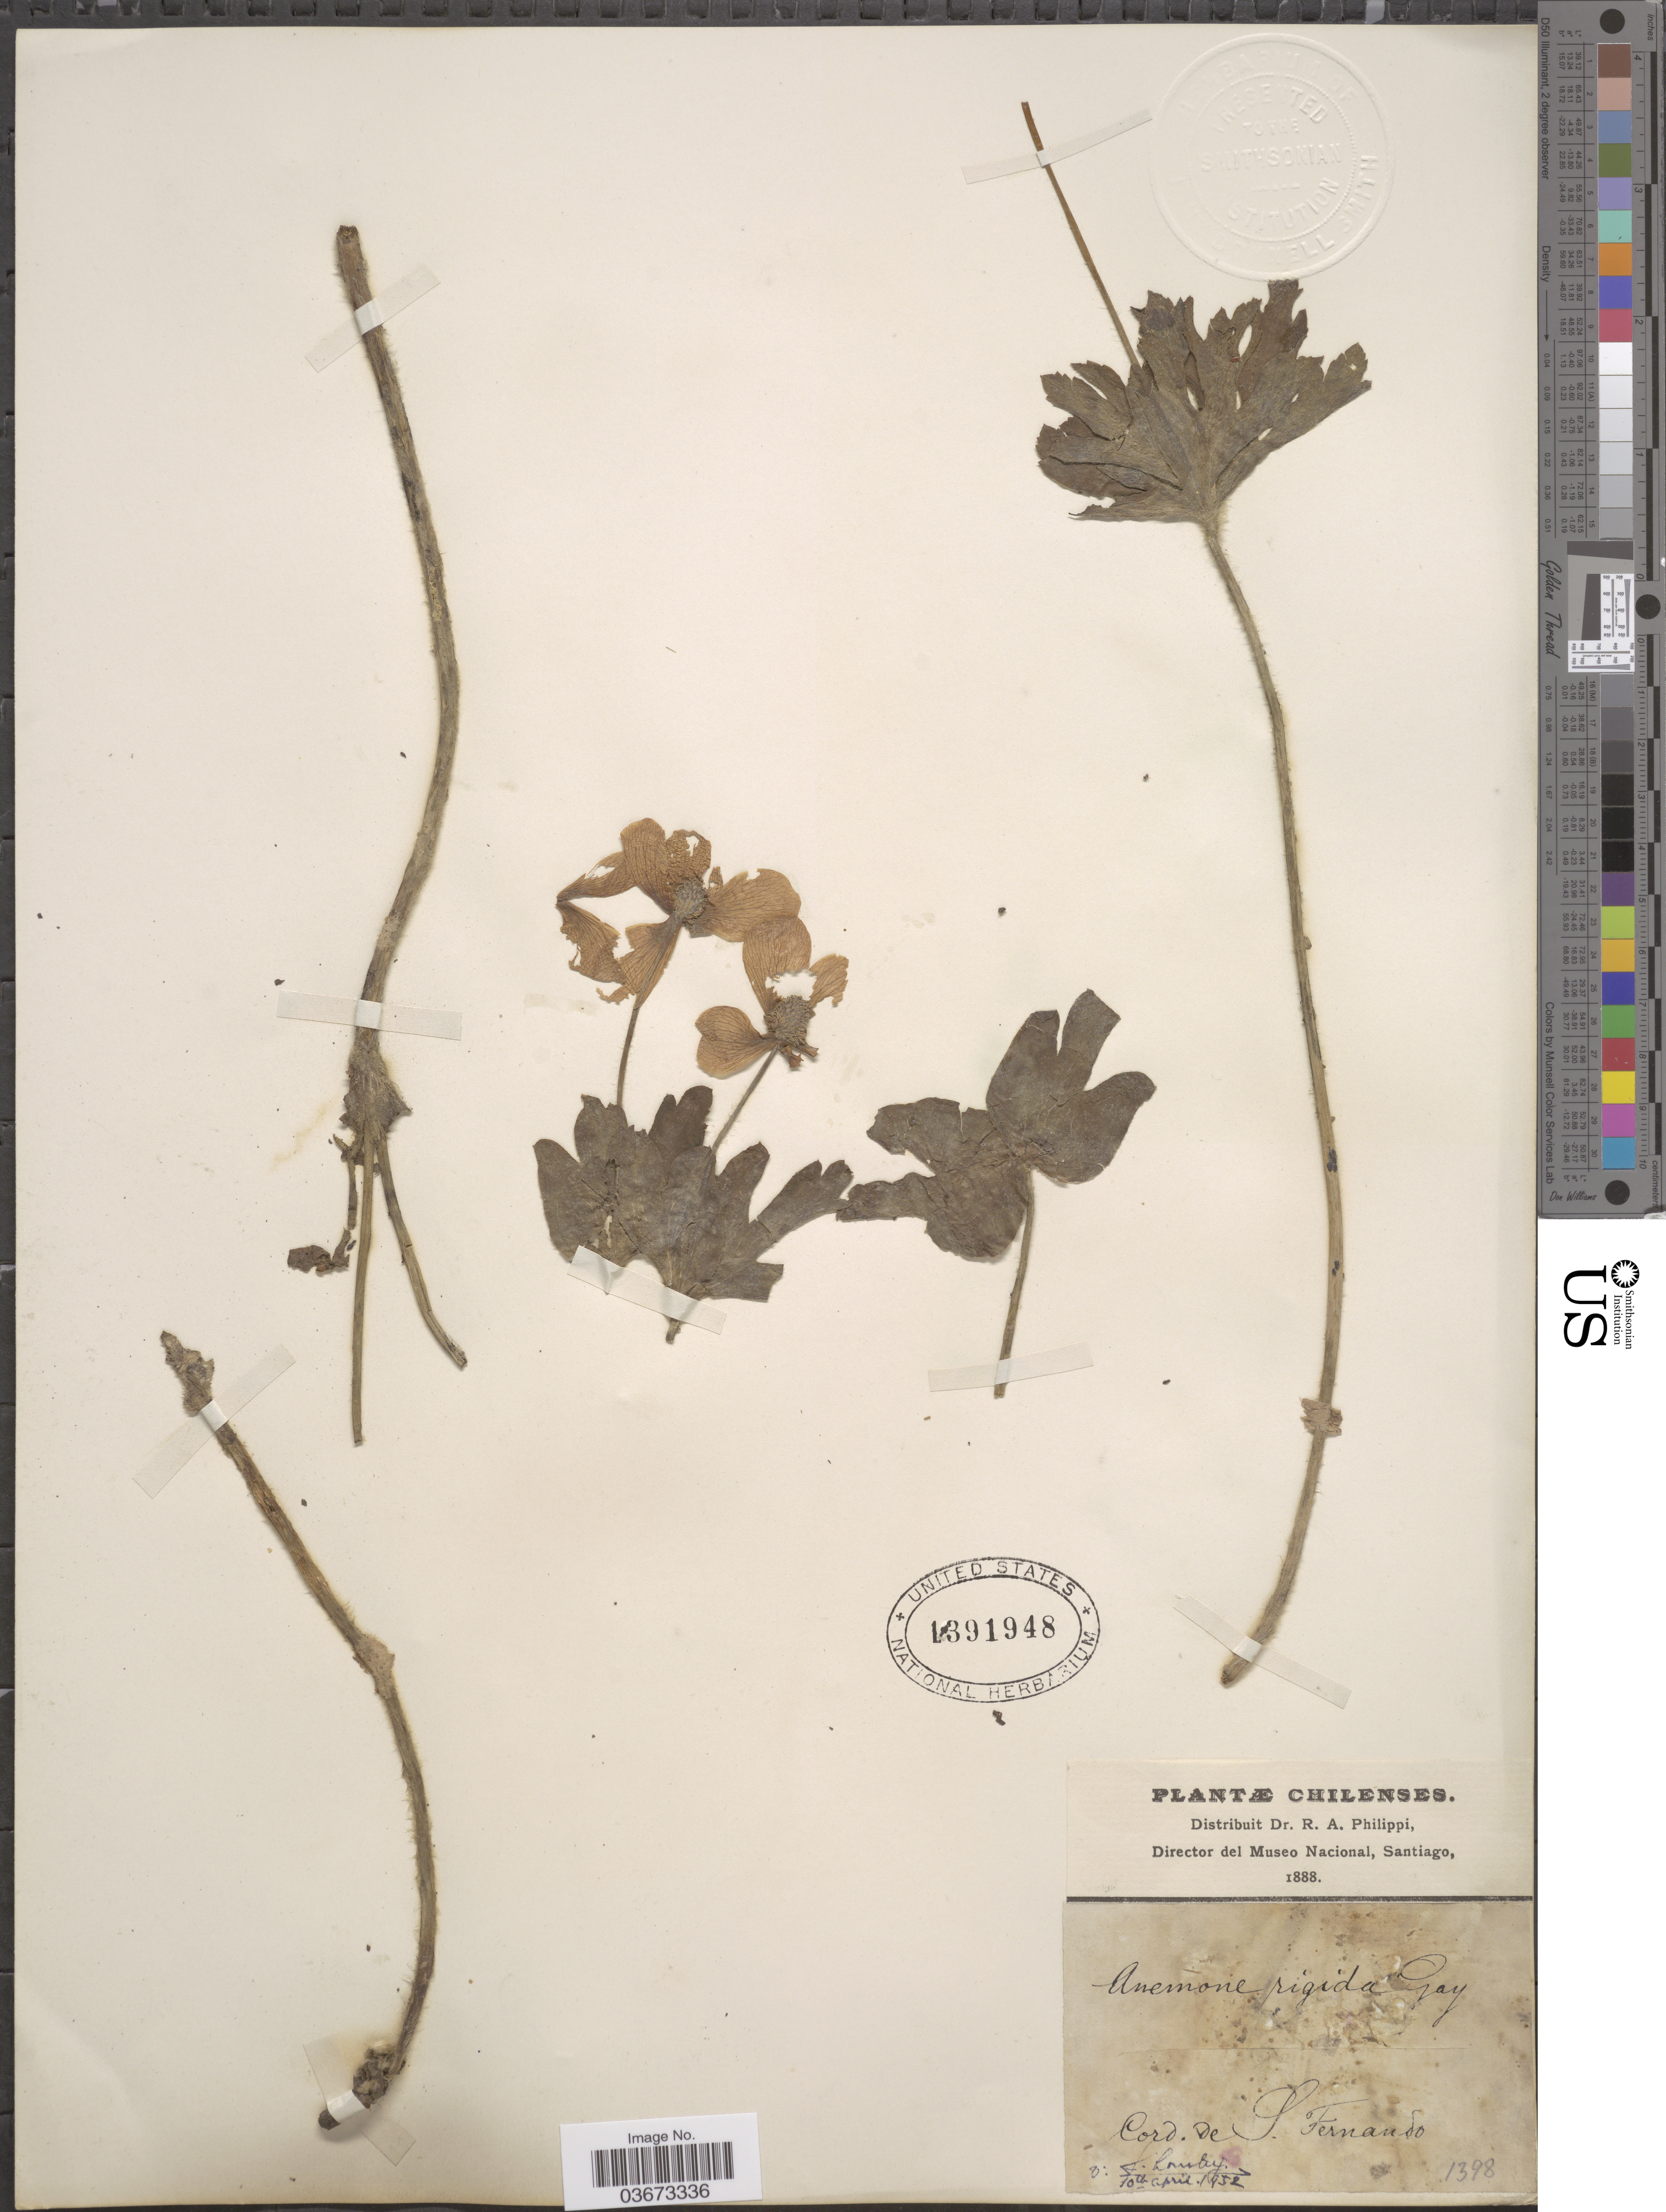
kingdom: Plantae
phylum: Tracheophyta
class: Magnoliopsida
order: Ranunculales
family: Ranunculaceae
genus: Anemone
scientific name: Anemone rigida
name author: Gay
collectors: ex. herb. R.A. Philippi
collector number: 1398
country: Chile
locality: Cord. de S. Fernando.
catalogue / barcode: US 1391948